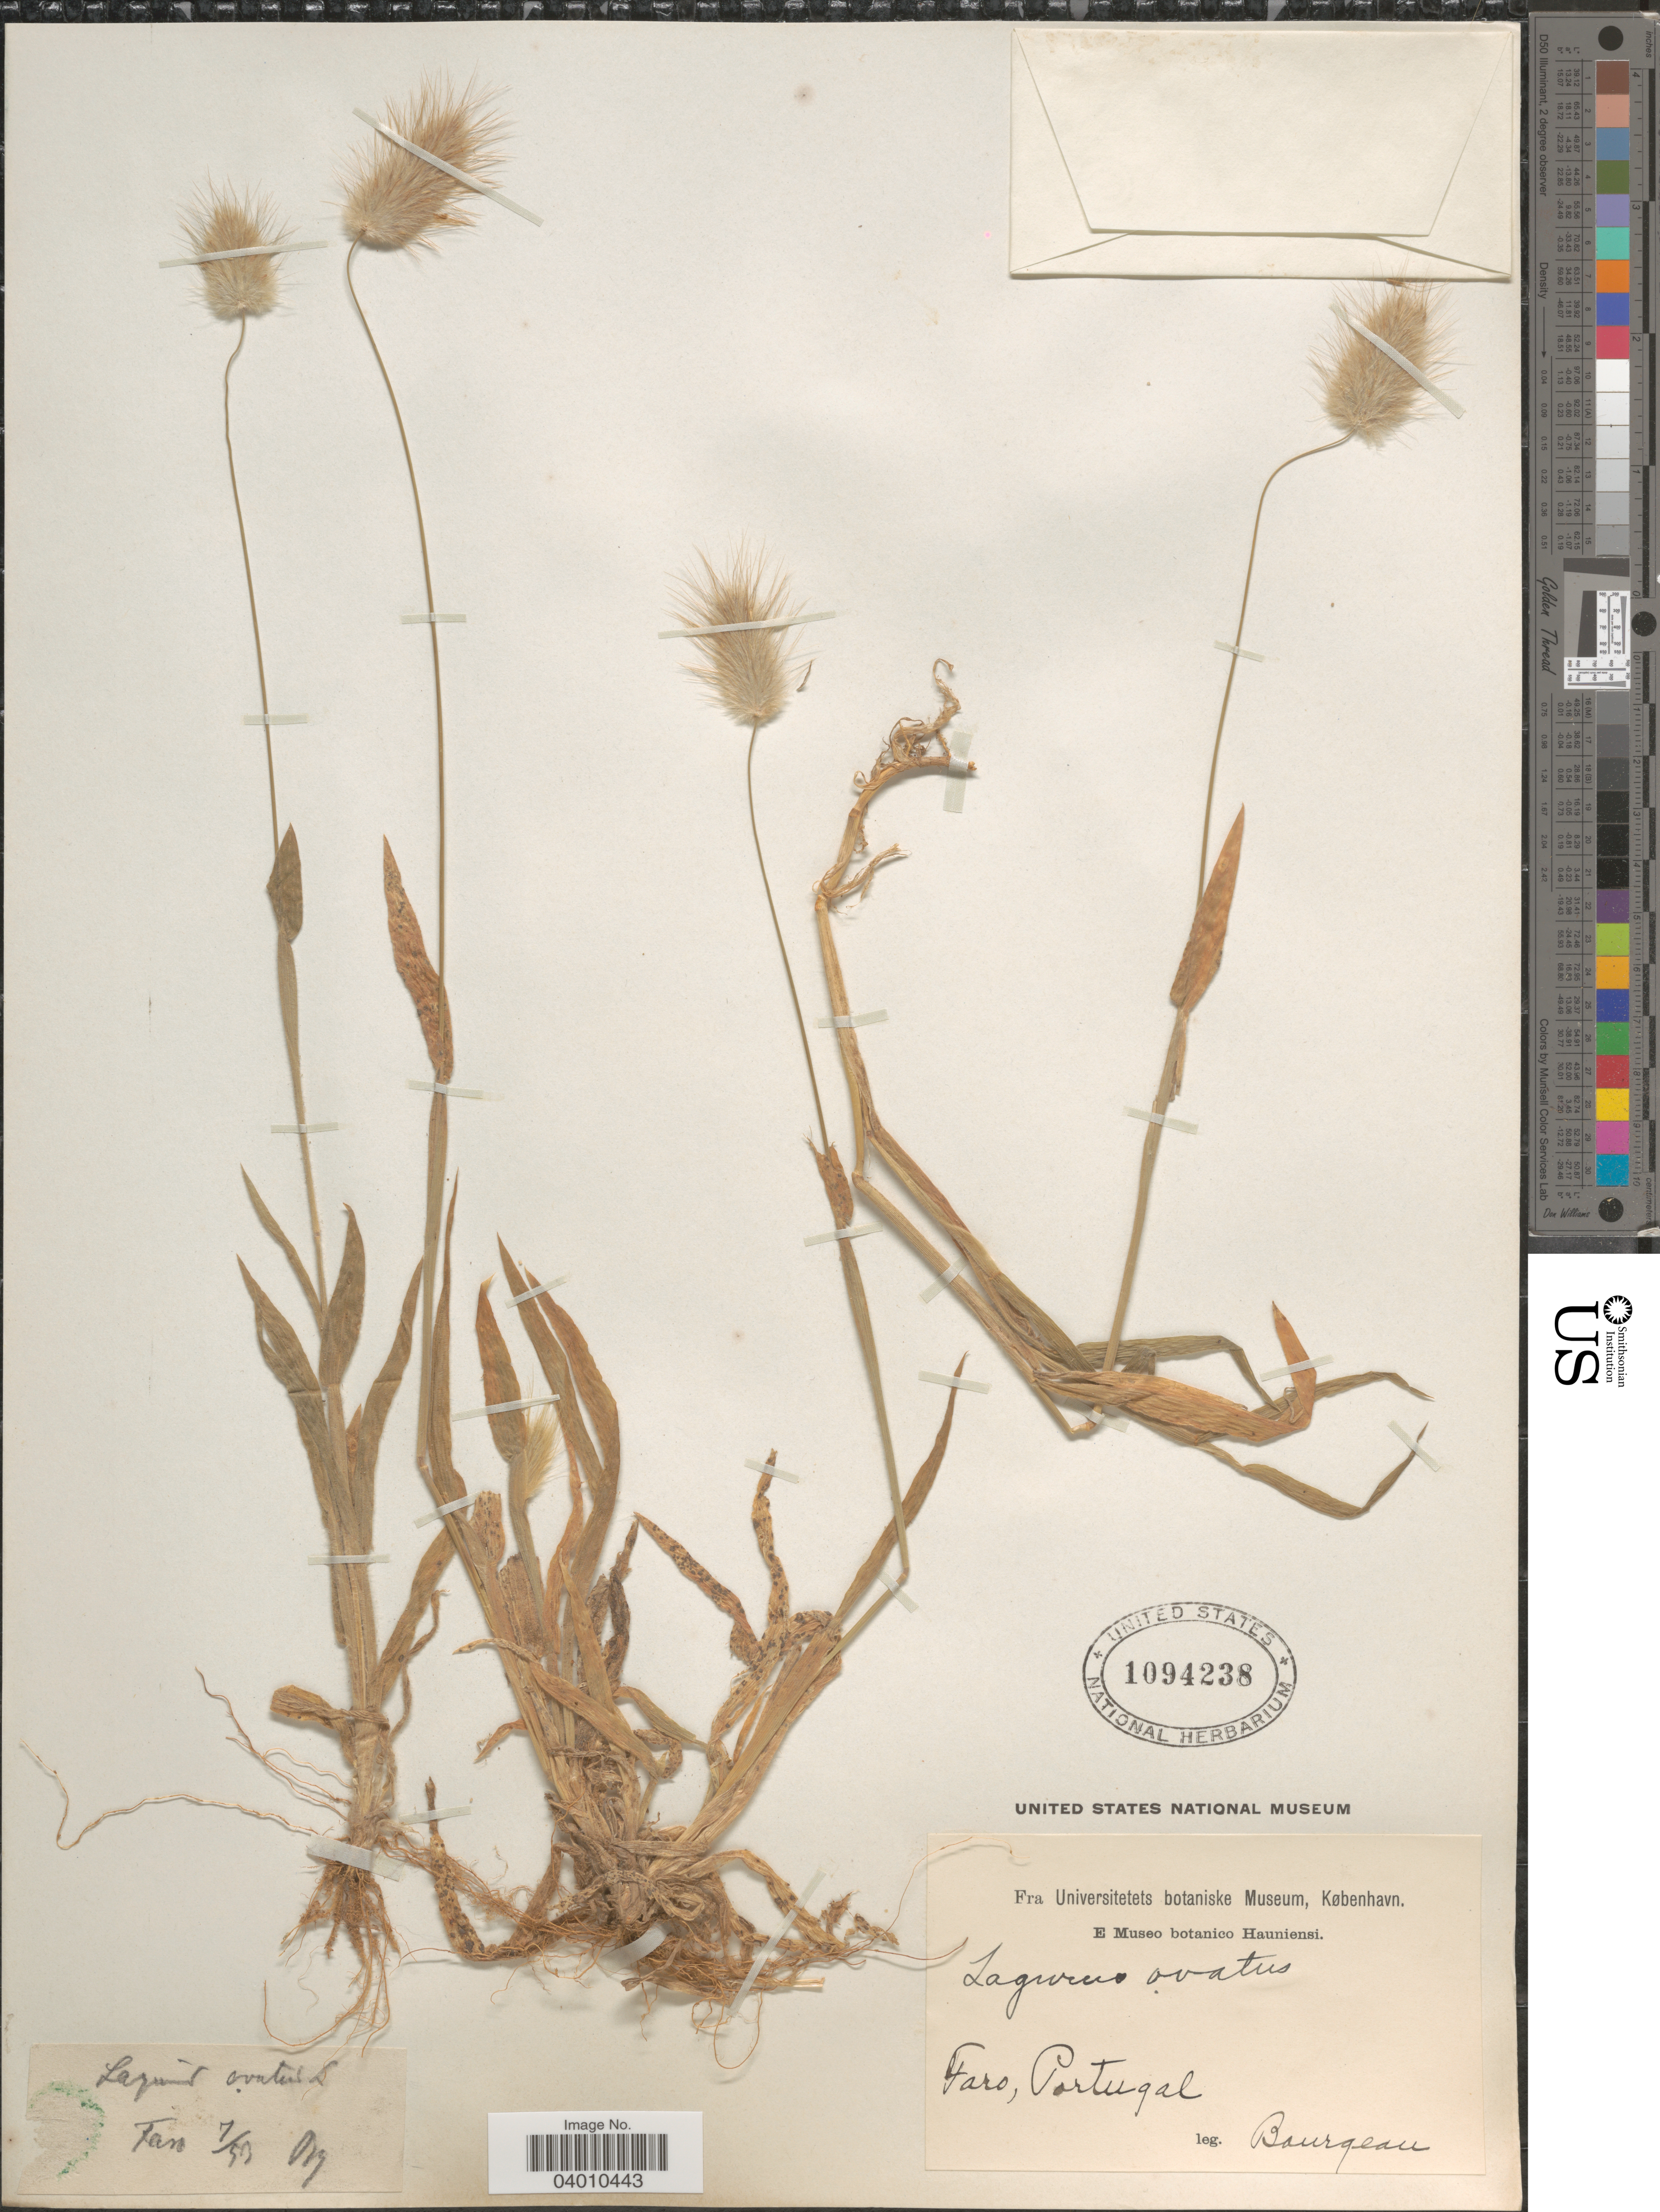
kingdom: Plantae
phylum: Tracheophyta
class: Liliopsida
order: Poales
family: Poaceae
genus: Lagurus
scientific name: Lagurus ovatus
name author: L.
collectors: -. Bourgeau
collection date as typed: Transcribed d/m/y: /7/53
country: Portugal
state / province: Faro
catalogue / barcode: US 1094238